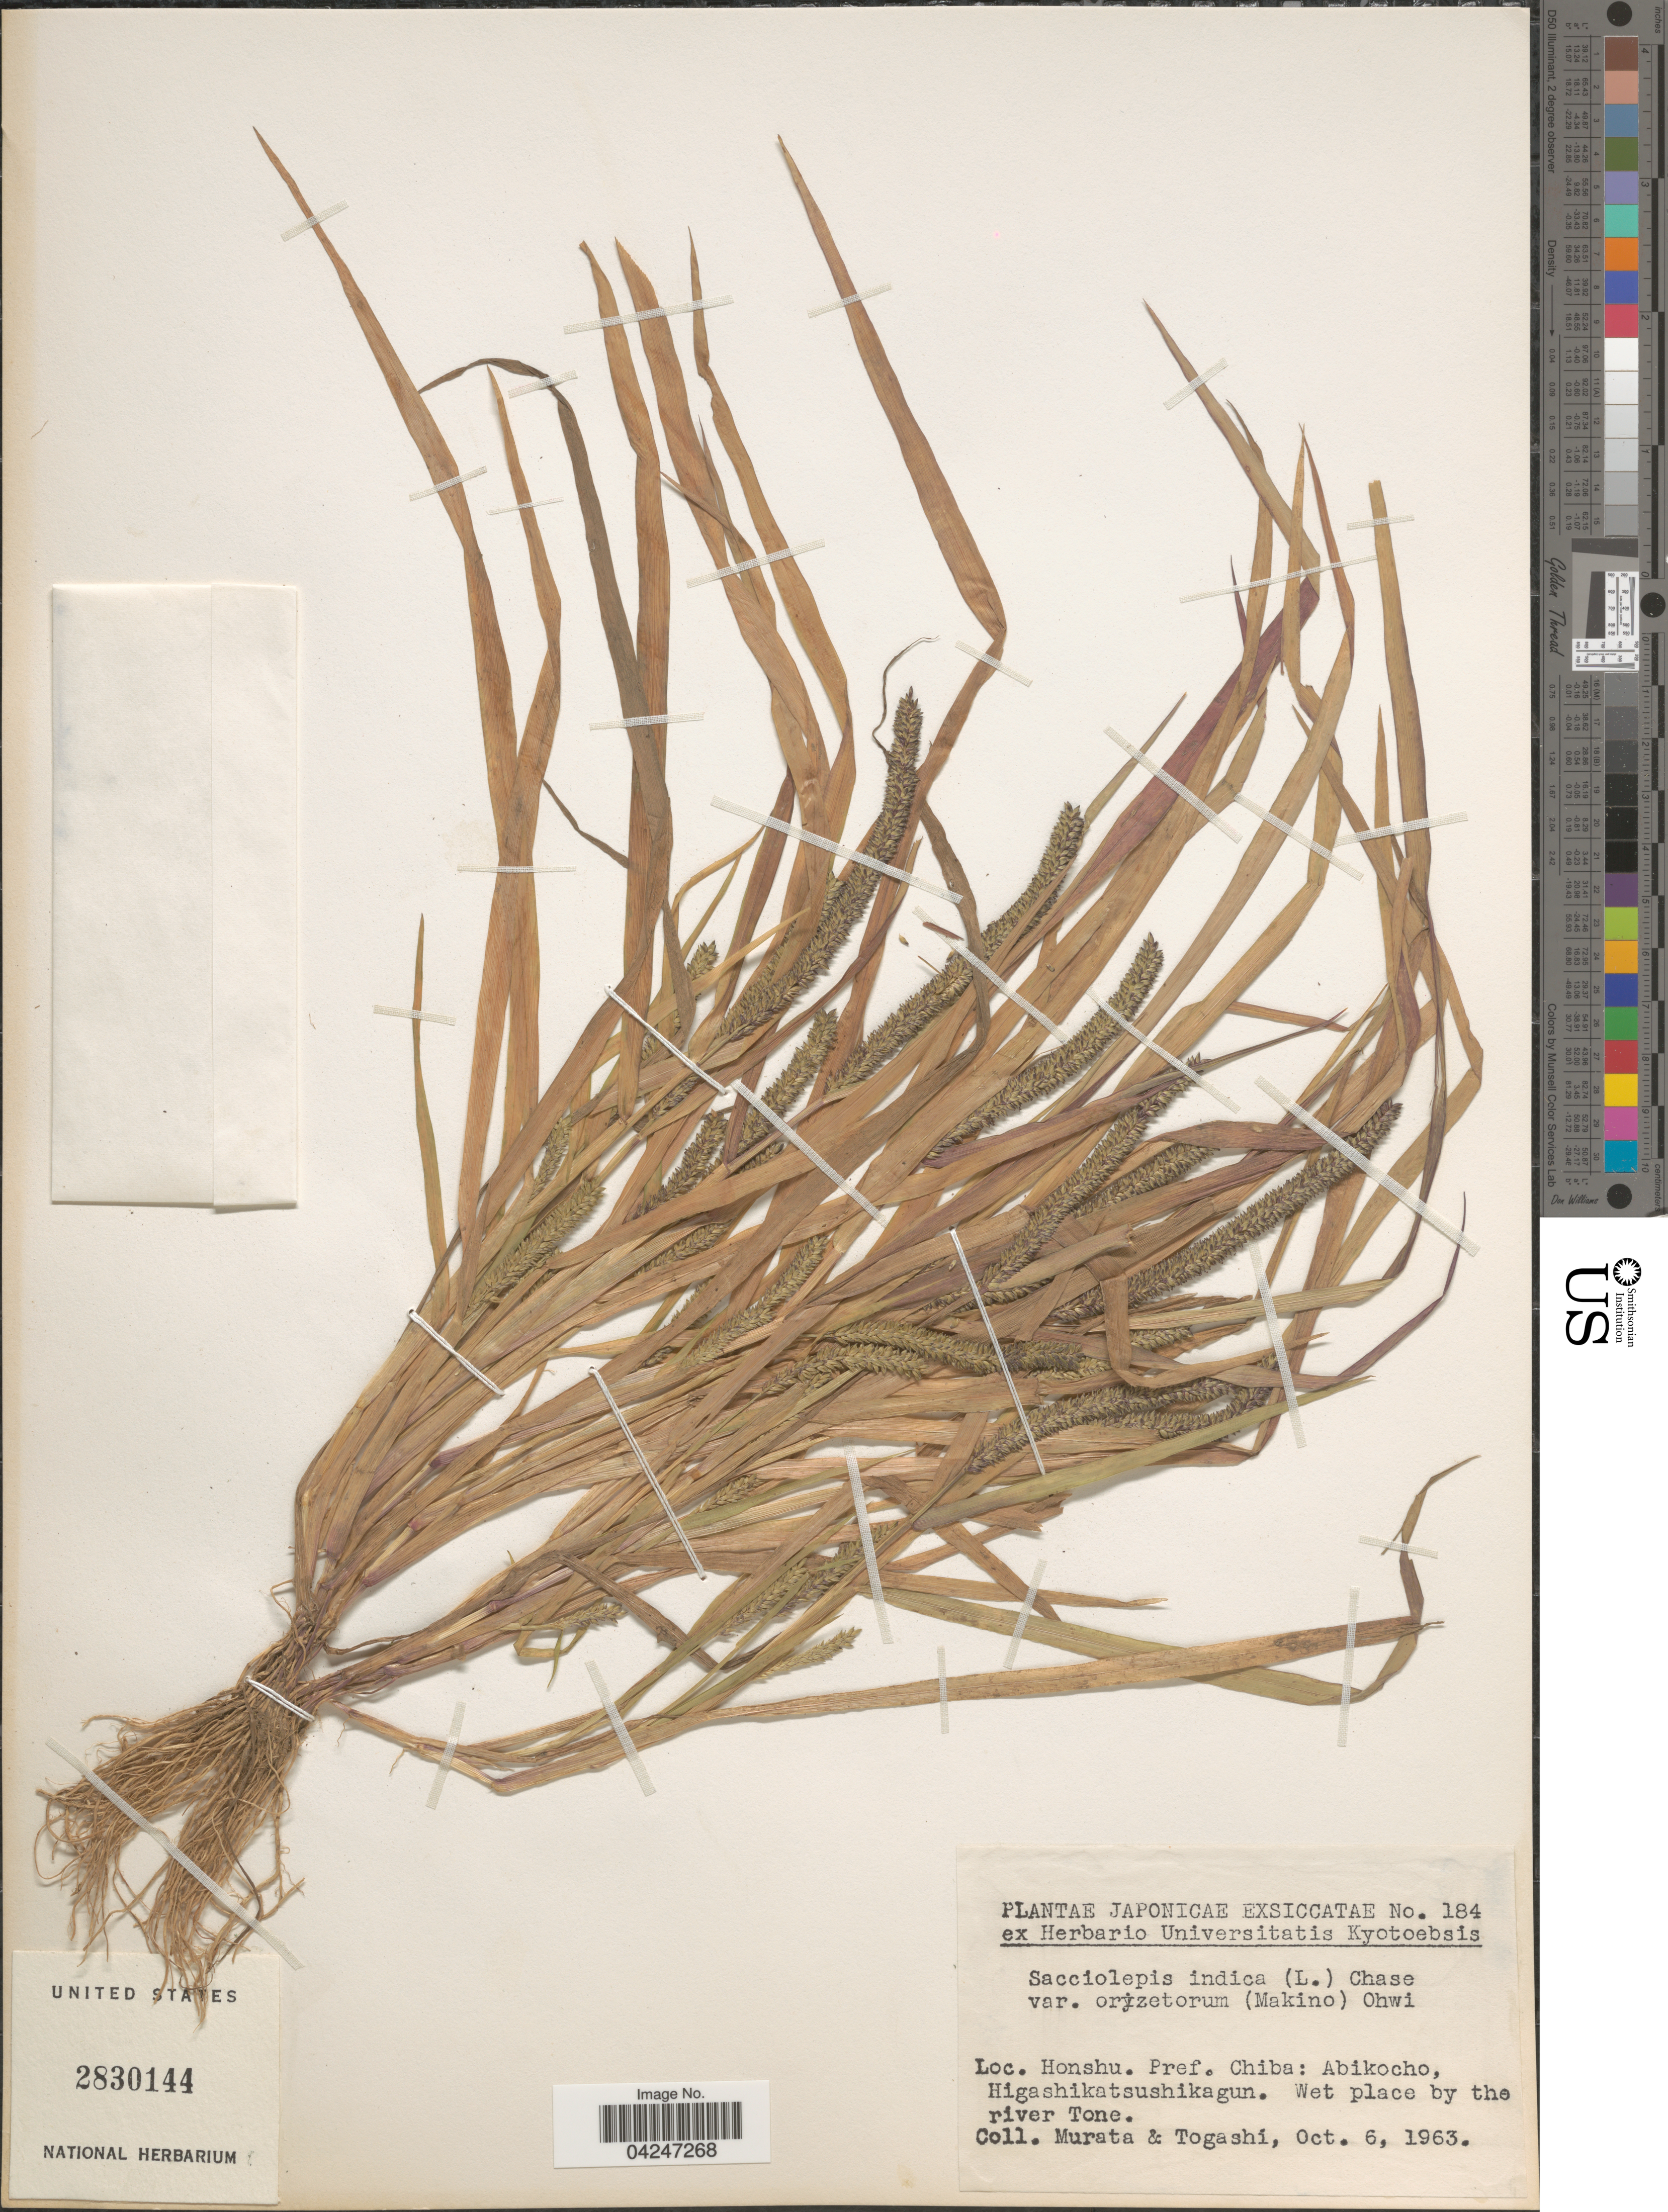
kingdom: Plantae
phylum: Tracheophyta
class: Liliopsida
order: Poales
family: Poaceae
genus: Sacciolepis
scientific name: Sacciolepis indica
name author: (L.) Chase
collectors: Murata & Togashi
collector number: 184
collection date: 1963-10-06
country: Japan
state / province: Tiba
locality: Honshu. Pref. Chiba: Abikocho, Higashikatsushikagun. Wet place by the river Tone.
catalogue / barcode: US 2830144